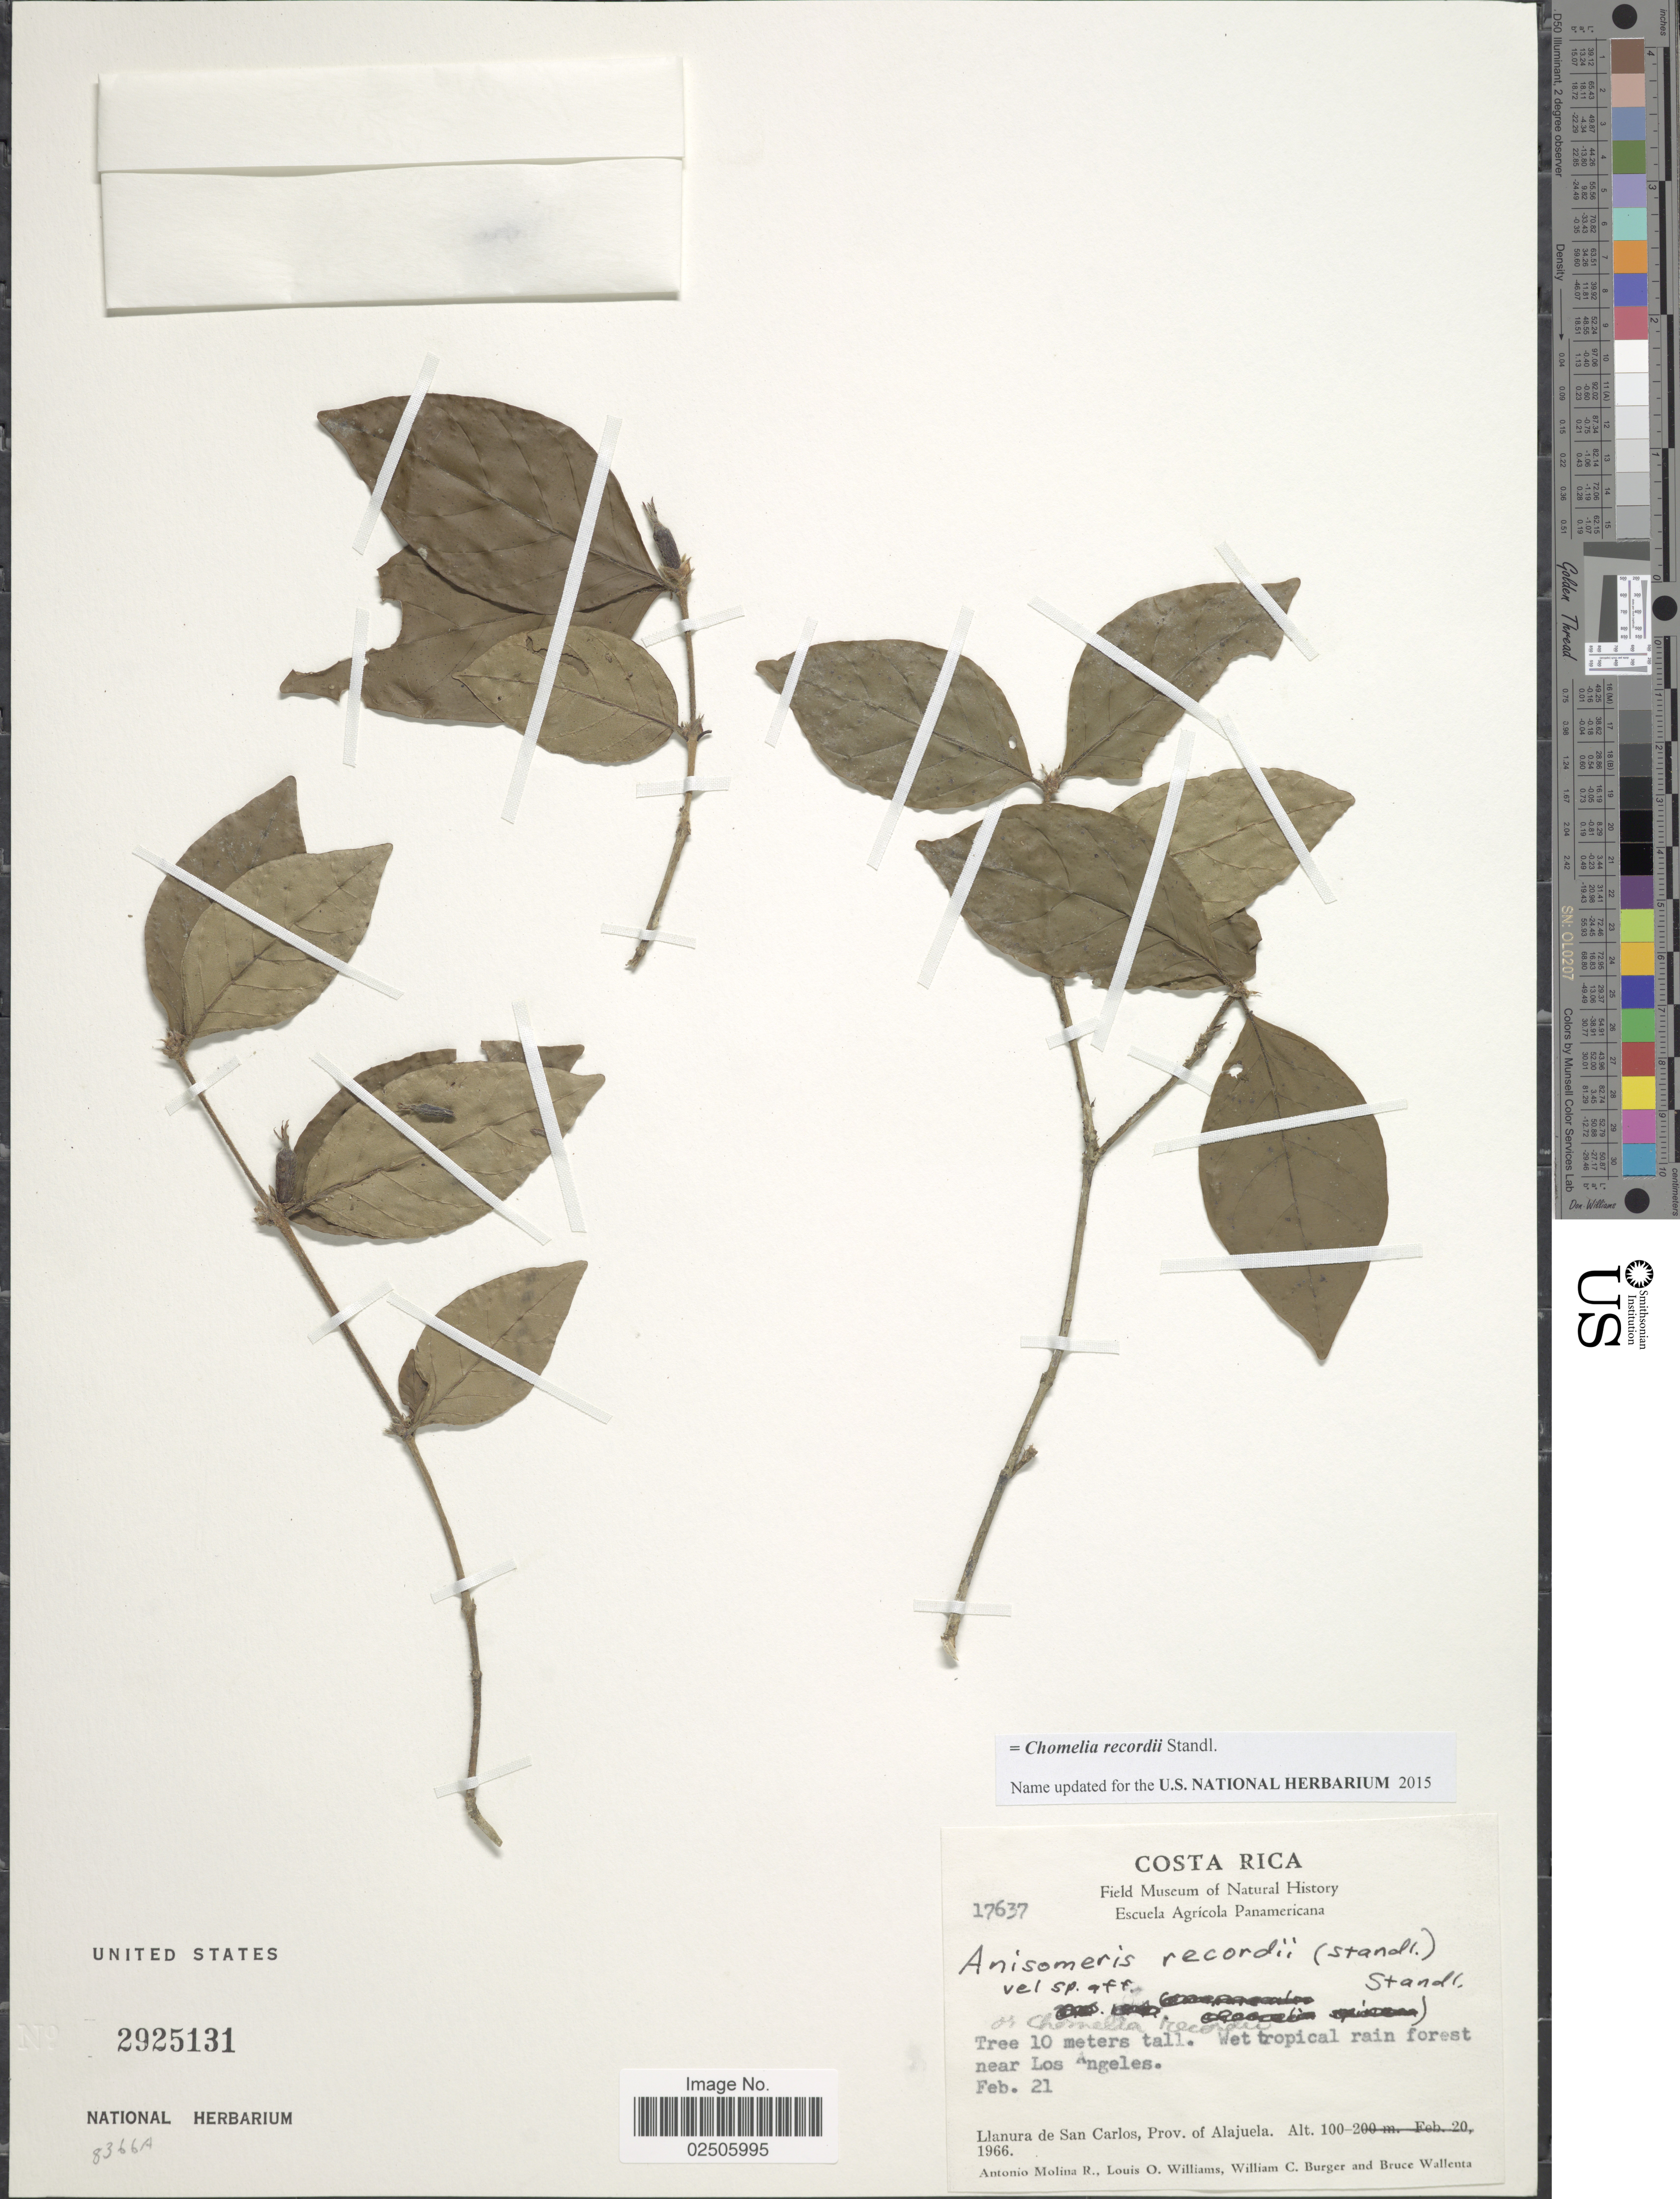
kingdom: Plantae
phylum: Tracheophyta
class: Magnoliopsida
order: Gentianales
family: Rubiaceae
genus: Chomelia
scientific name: Chomelia recordii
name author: Standl.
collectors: A. Molina R., L. O. Williams, W. Burger & B. Wallenta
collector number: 17637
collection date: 1966-02-21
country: Costa Rica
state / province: Alajuela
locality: Wet tropical rain forest near Los Angeles, Llanura de San Carlos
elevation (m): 100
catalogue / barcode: US 2925131